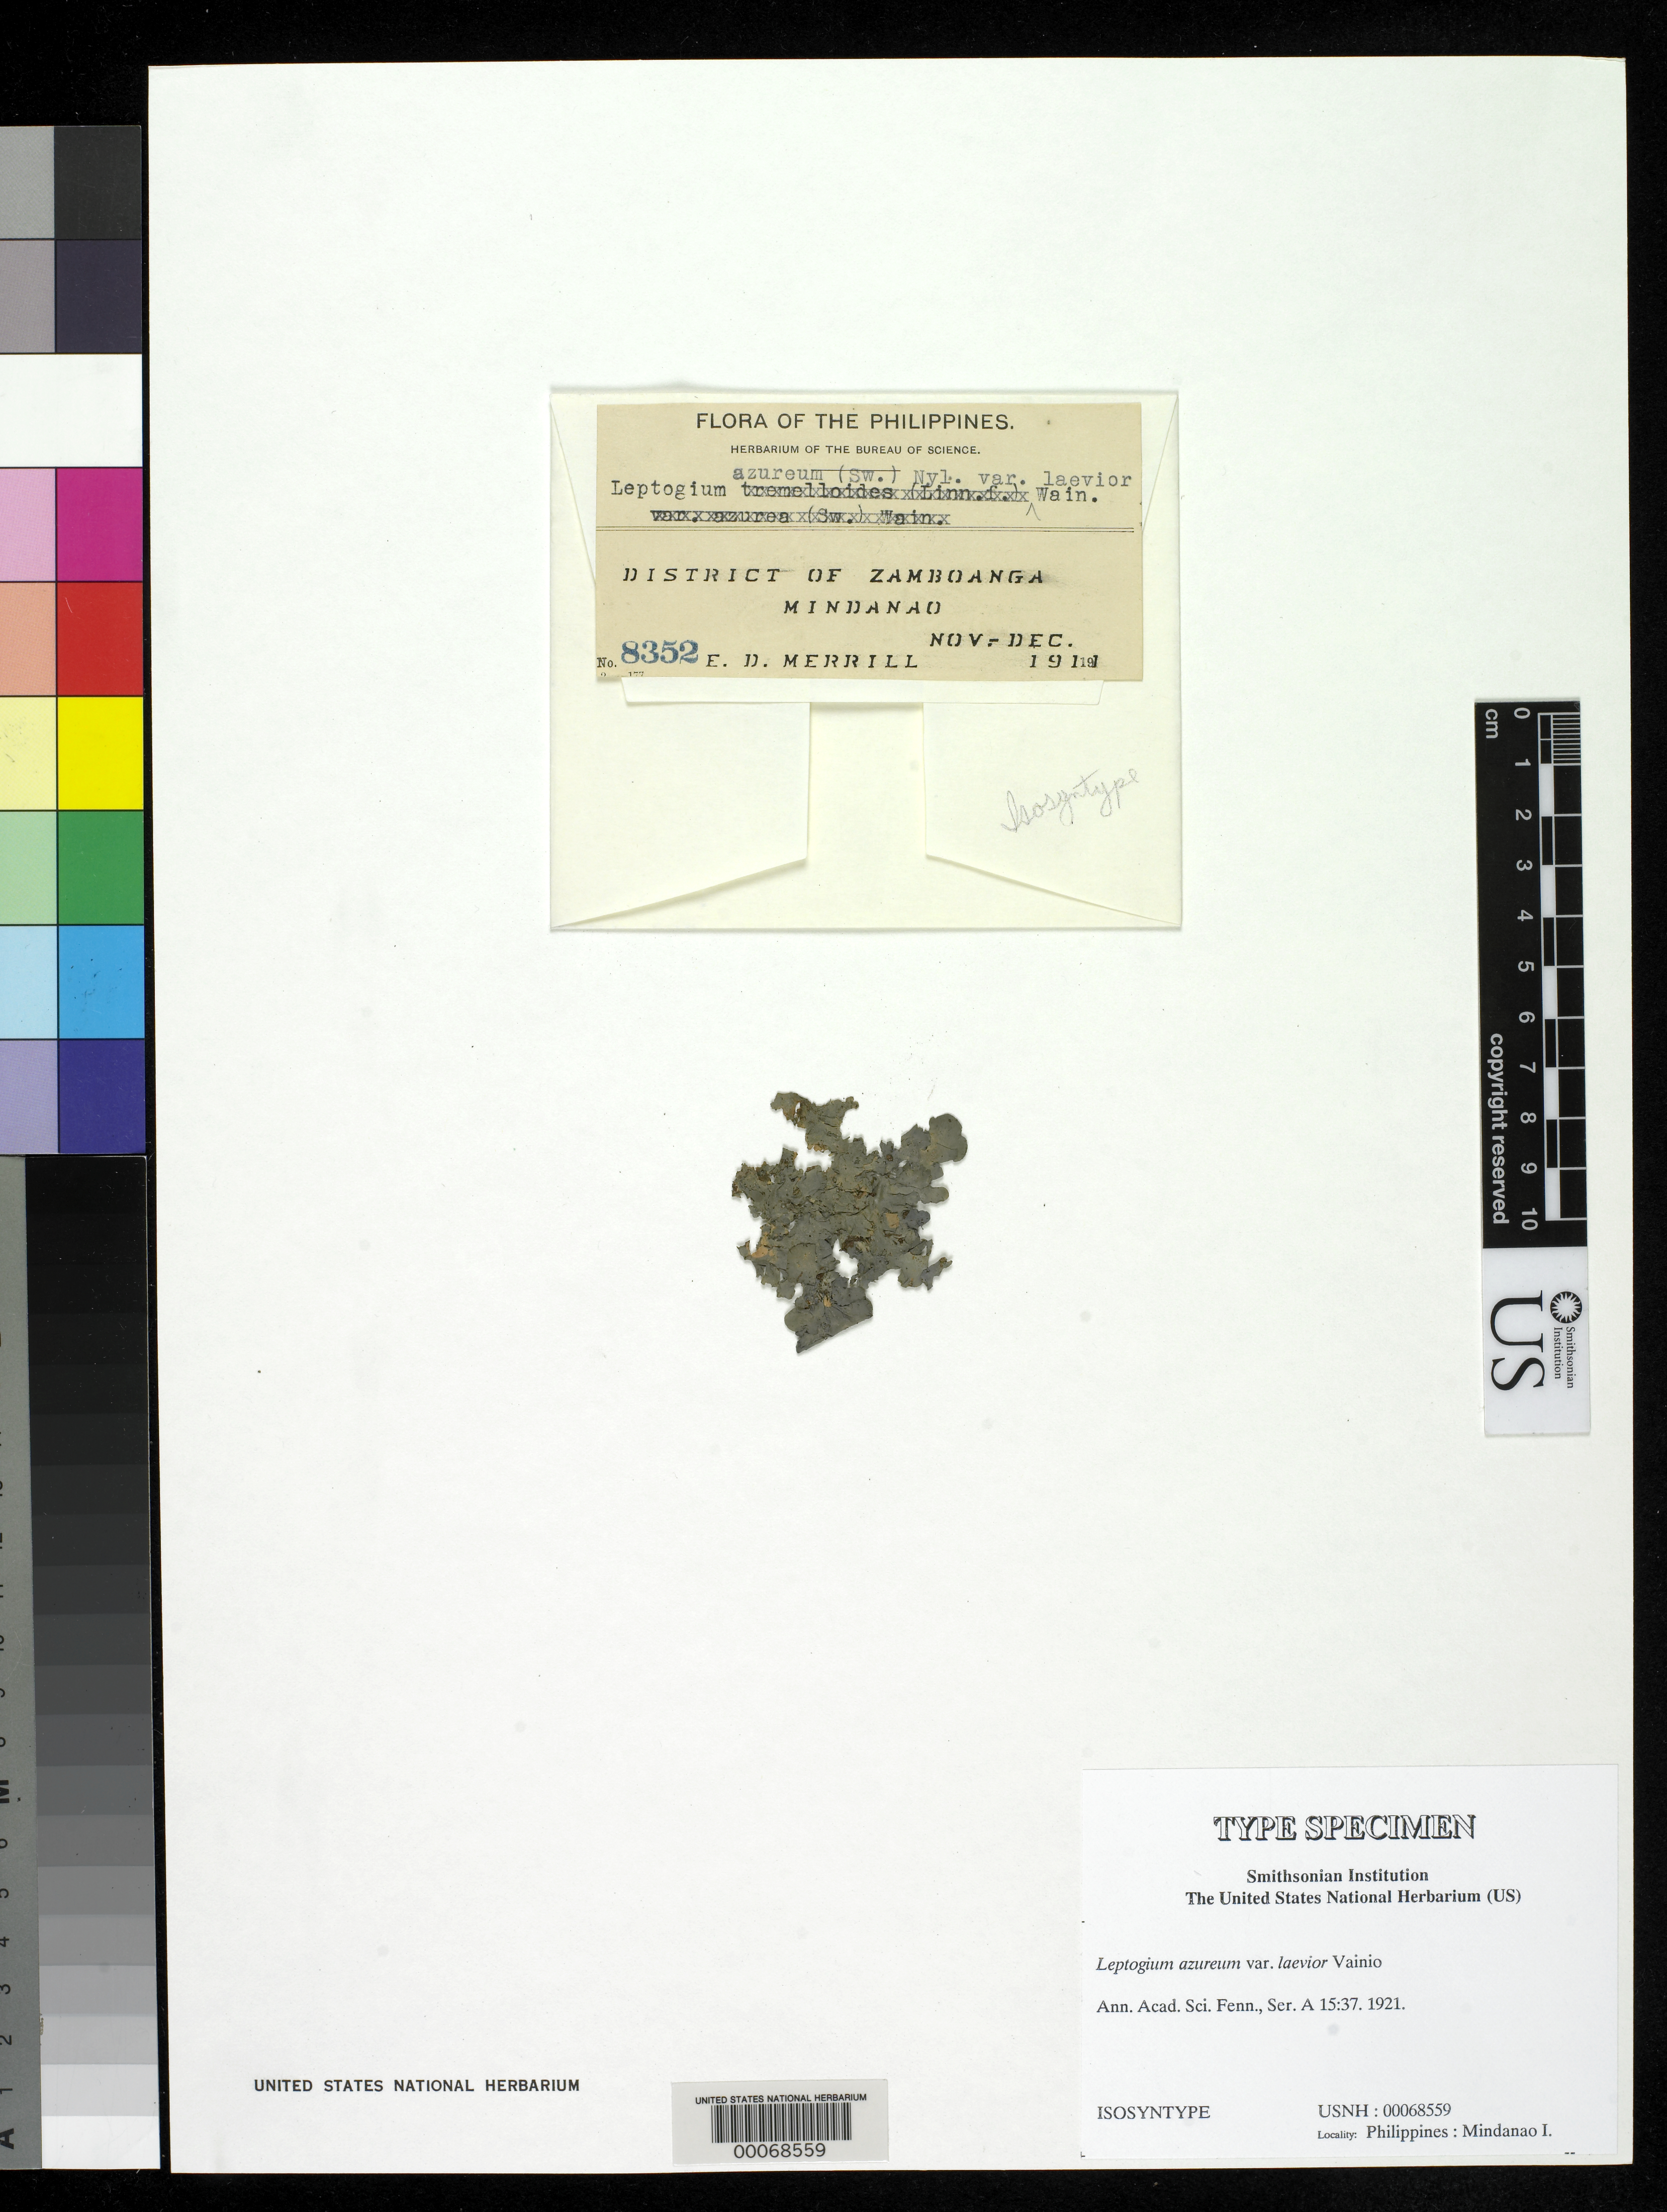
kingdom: Fungi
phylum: Ascomycota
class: Lecanoromycetes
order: Peltigerales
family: Collemataceae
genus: Leptogium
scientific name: Leptogium azureum var. laevior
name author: Vain.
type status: Isosyntype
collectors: E. D. Merrill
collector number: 8352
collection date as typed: Nov 1911 to -- Dec 1911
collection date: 1911-11/1911-12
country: Philippines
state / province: Zamboanga Peninsula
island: Mindanao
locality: Tetuan